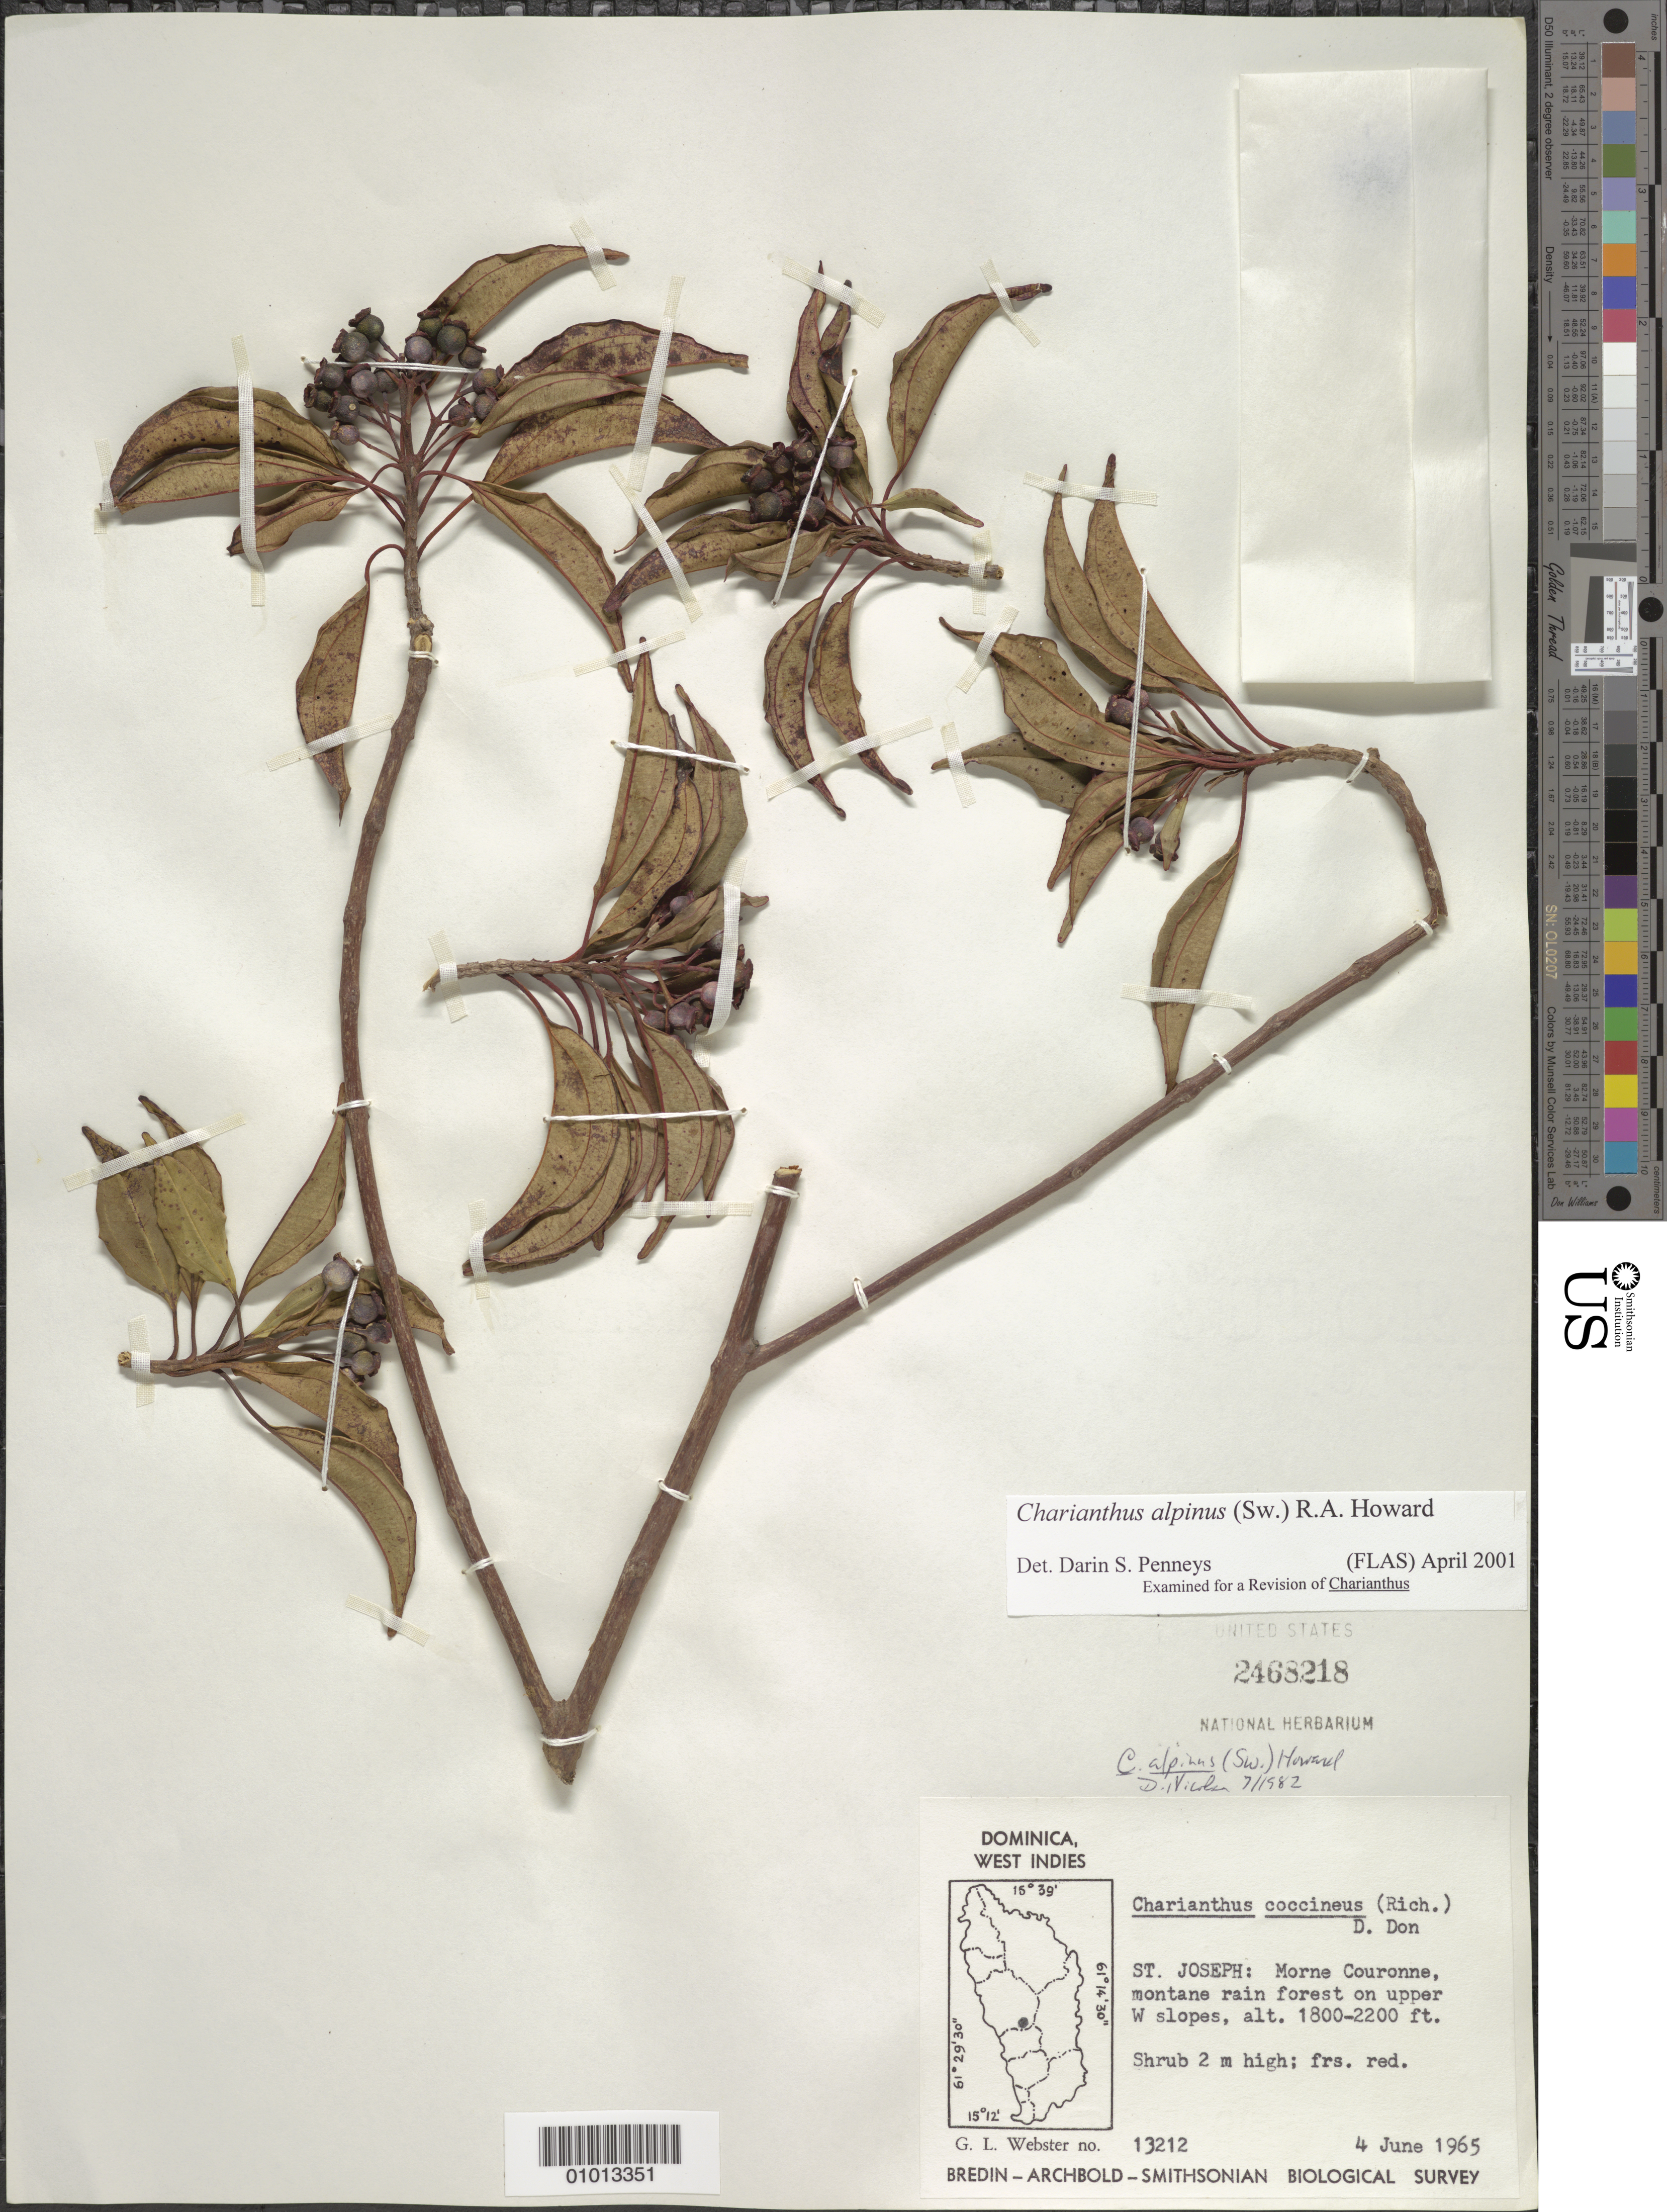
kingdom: Plantae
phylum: Tracheophyta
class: Magnoliopsida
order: Myrtales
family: Melastomataceae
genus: Charianthus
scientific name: Charianthus alpinus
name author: (Sw.) R.A. Howard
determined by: Penneys, D. S.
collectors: G. L. Webster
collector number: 13212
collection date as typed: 04 Jun 1965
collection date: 1965-06-04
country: Dominica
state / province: St. Joseph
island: Dominica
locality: Morne Couronne, upper west slopes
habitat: Montane rainforest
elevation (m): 549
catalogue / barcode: US 2468218